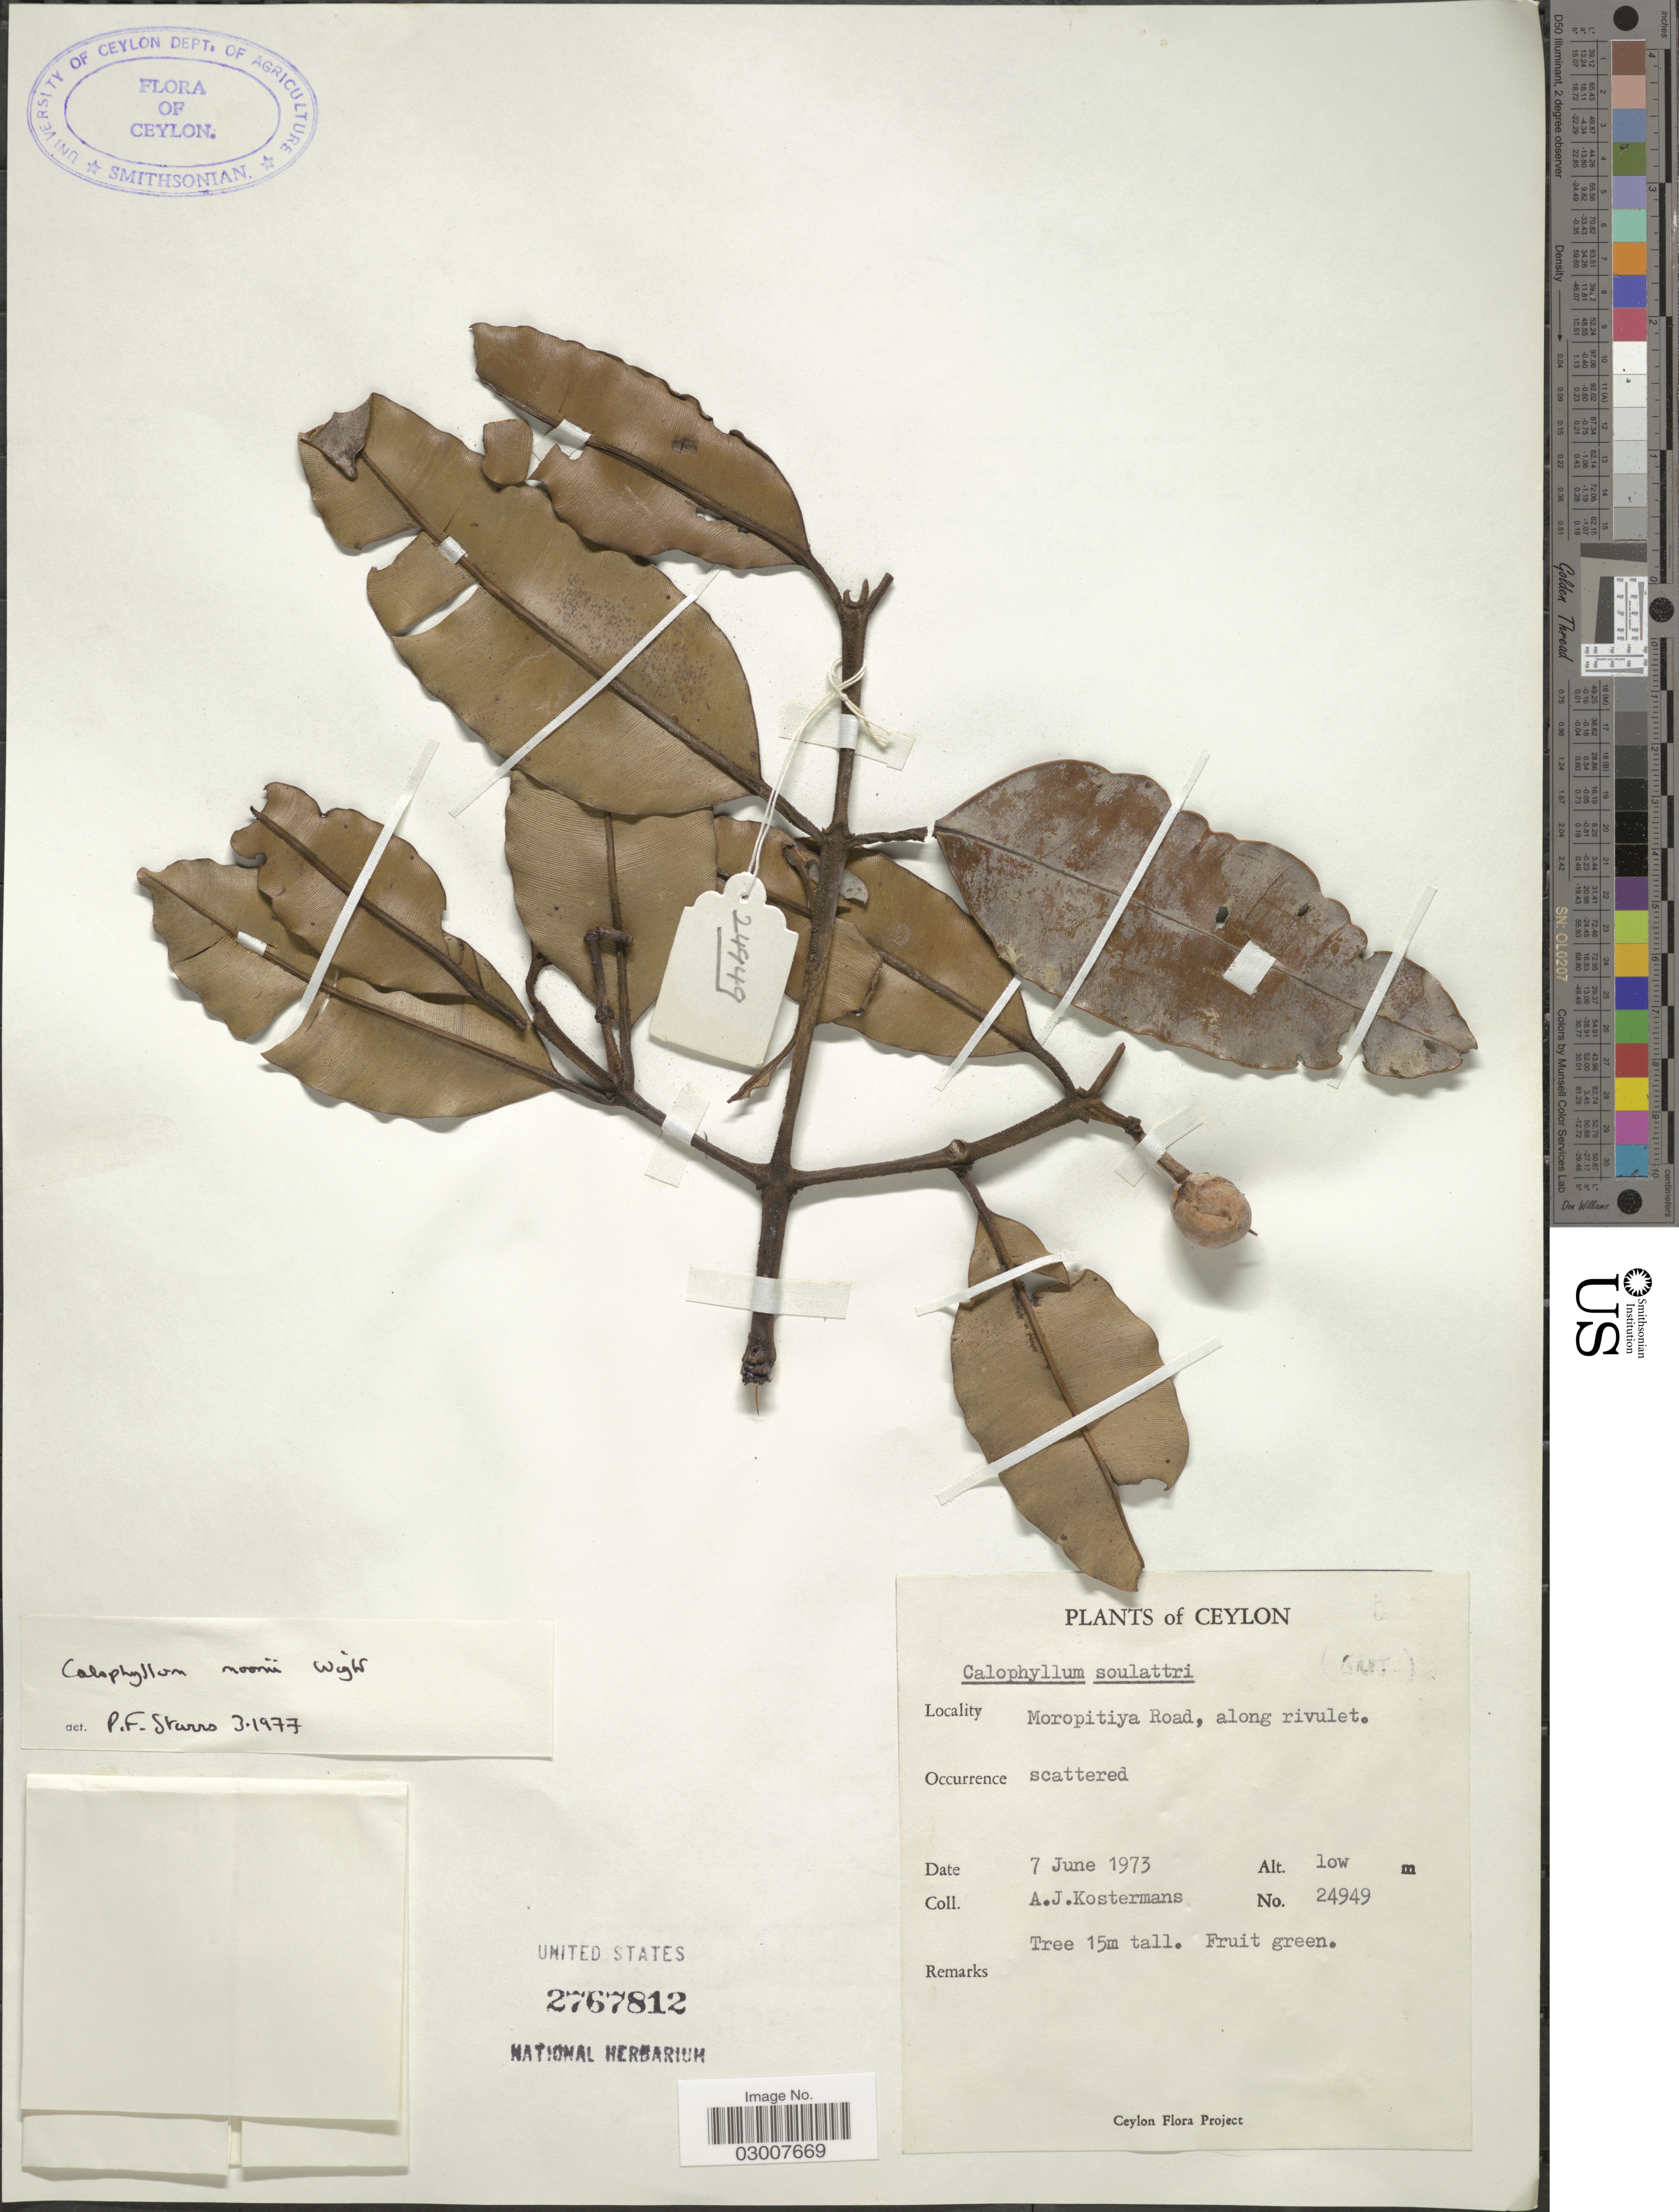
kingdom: Plantae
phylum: Tracheophyta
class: Magnoliopsida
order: Malpighiales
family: Calophyllaceae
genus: Calophyllum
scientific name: Calophyllum moonii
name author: Wight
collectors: A. J. G. Kostermans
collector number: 24949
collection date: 1973-06-07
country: Sri Lanka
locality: Ceylon. Moropitiya Road, along rivulet.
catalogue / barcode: US 2767812